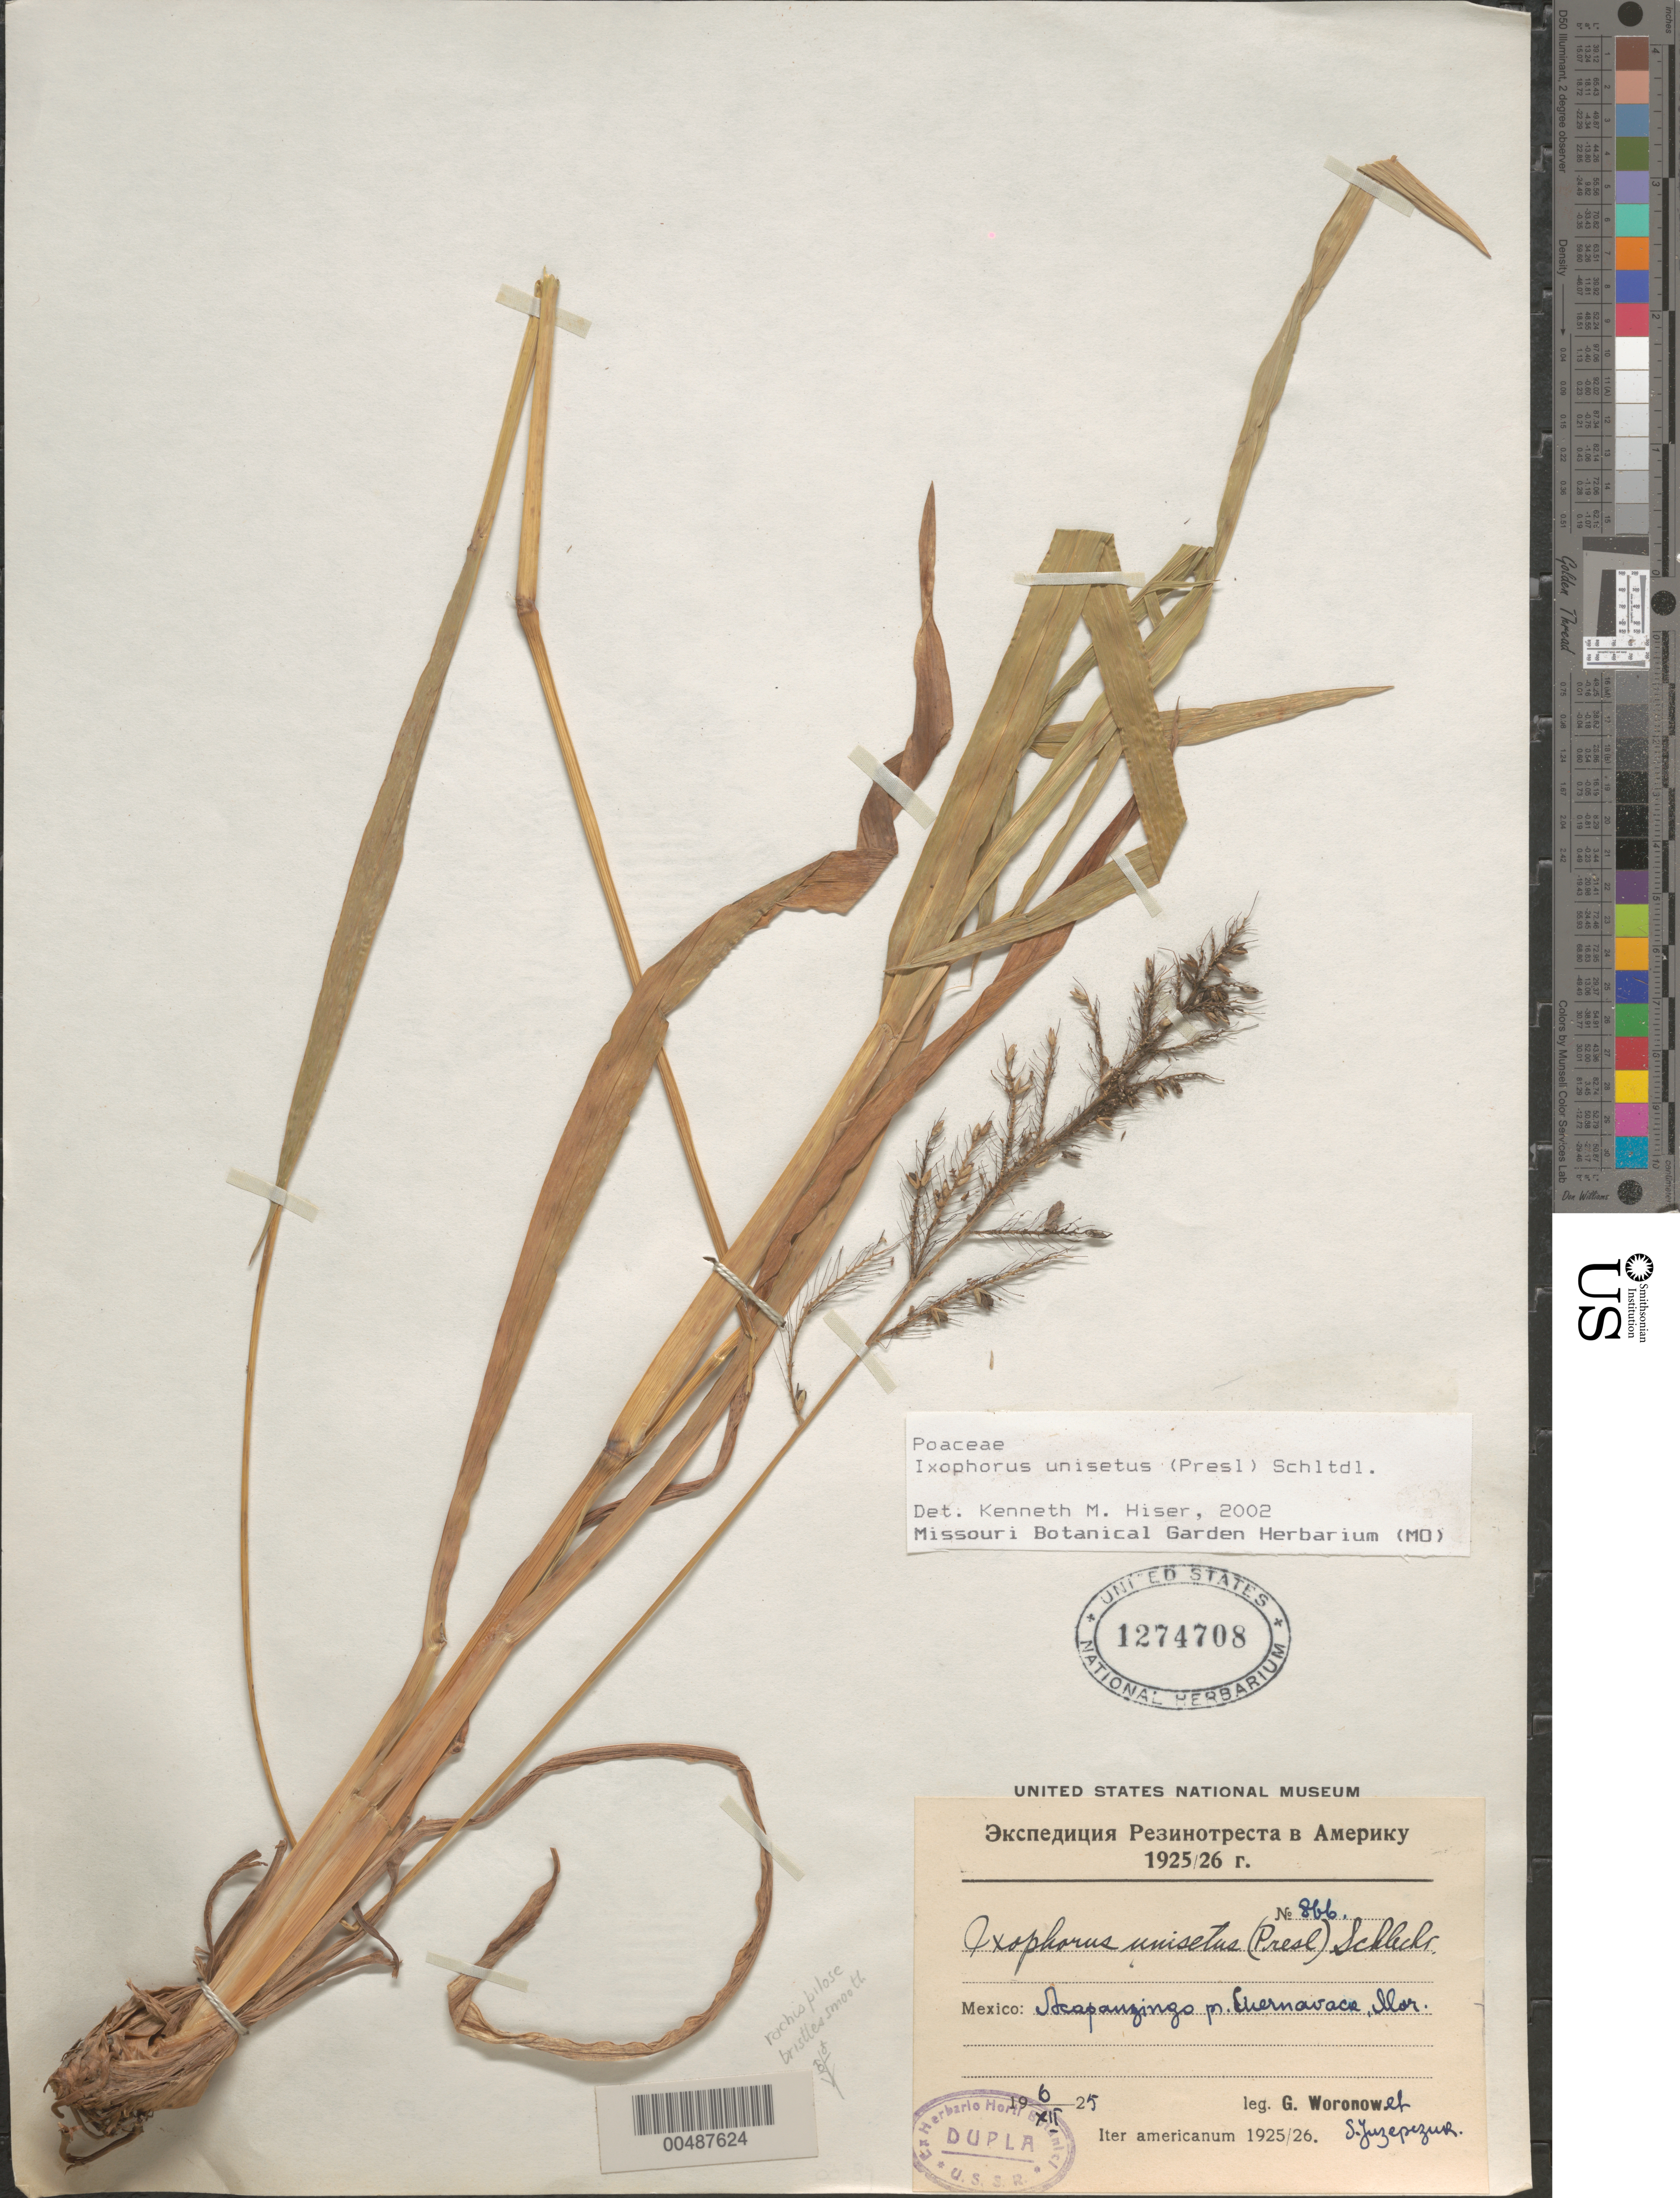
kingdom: Plantae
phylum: Tracheophyta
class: Liliopsida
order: Poales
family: Poaceae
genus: Ixophorus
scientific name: Ixophorus unisetus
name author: (J. Presl) Schltdl.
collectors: G. Woronow & S. V. Juzepczuk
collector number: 866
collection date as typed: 6 Dec 1925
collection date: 1925-12-06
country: Mexico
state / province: Morelos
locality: Acapanzingo prope Cuernavaca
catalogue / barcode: US 1274708